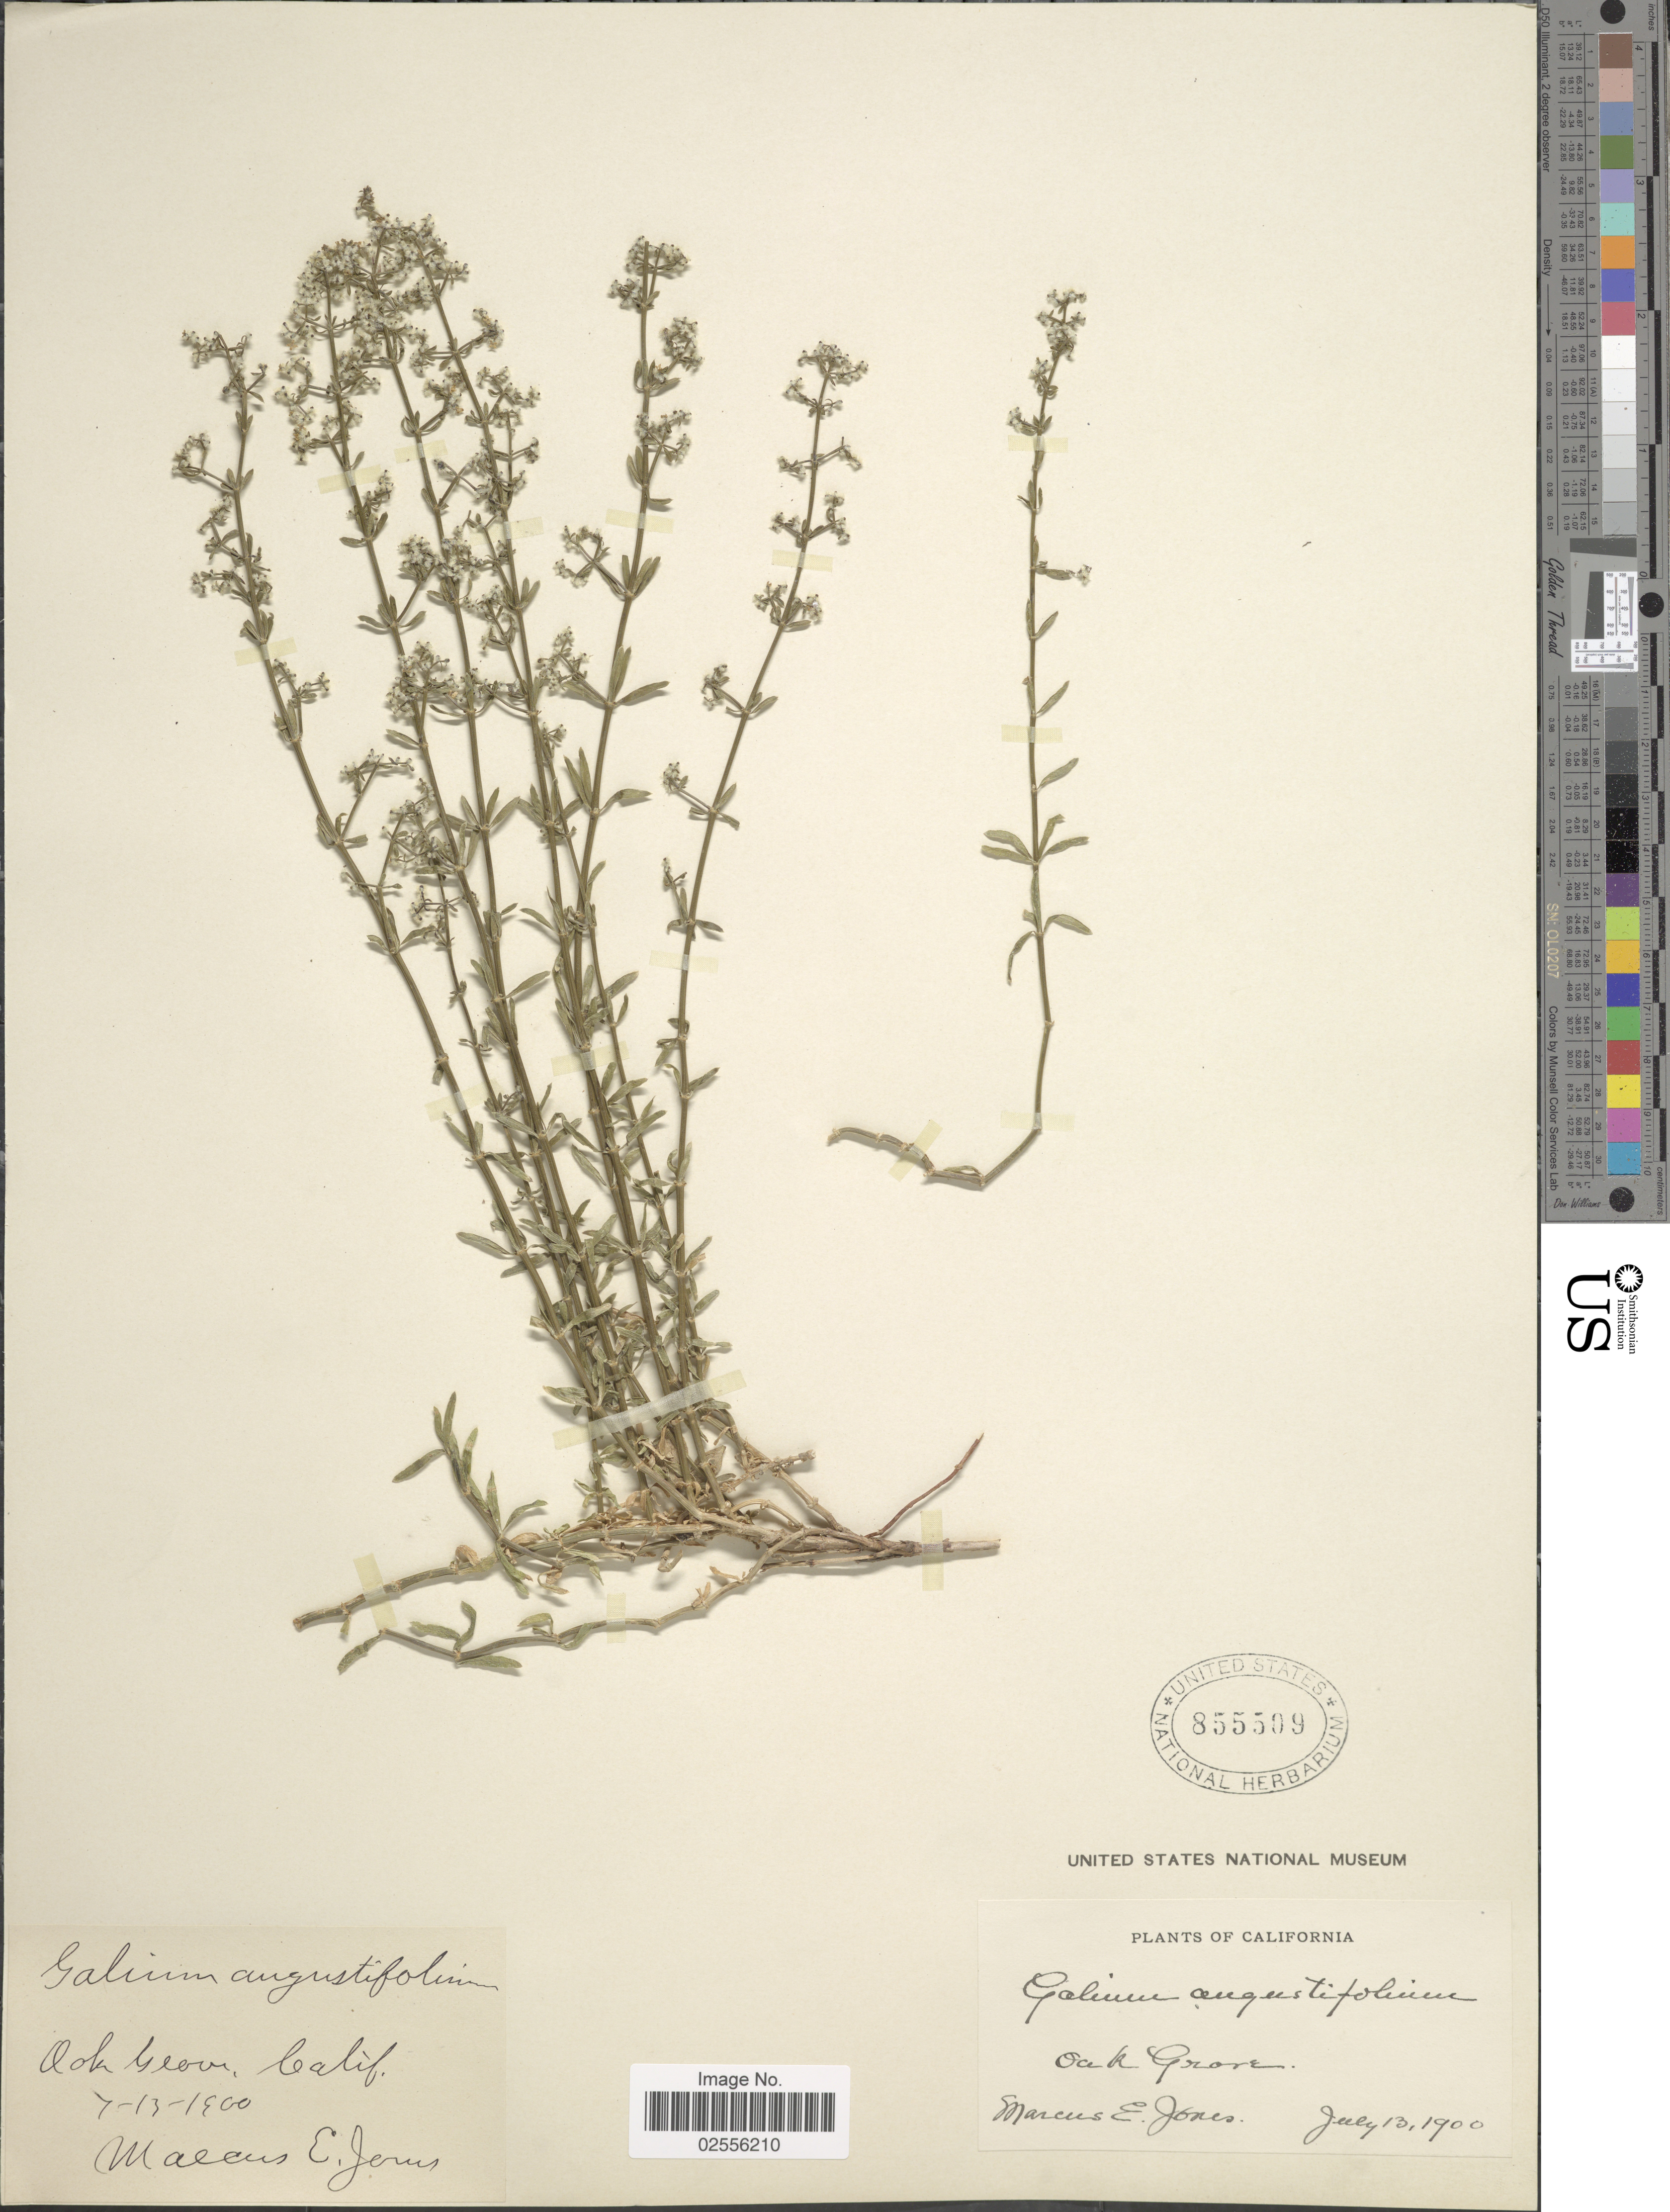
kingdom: Plantae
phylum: Tracheophyta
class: Magnoliopsida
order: Gentianales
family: Rubiaceae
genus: Galium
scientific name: Galium angustifolium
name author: Nutt.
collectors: M. E. Jones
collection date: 1900-07-13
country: United States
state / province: California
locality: Oak Grive.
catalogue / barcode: US 855509